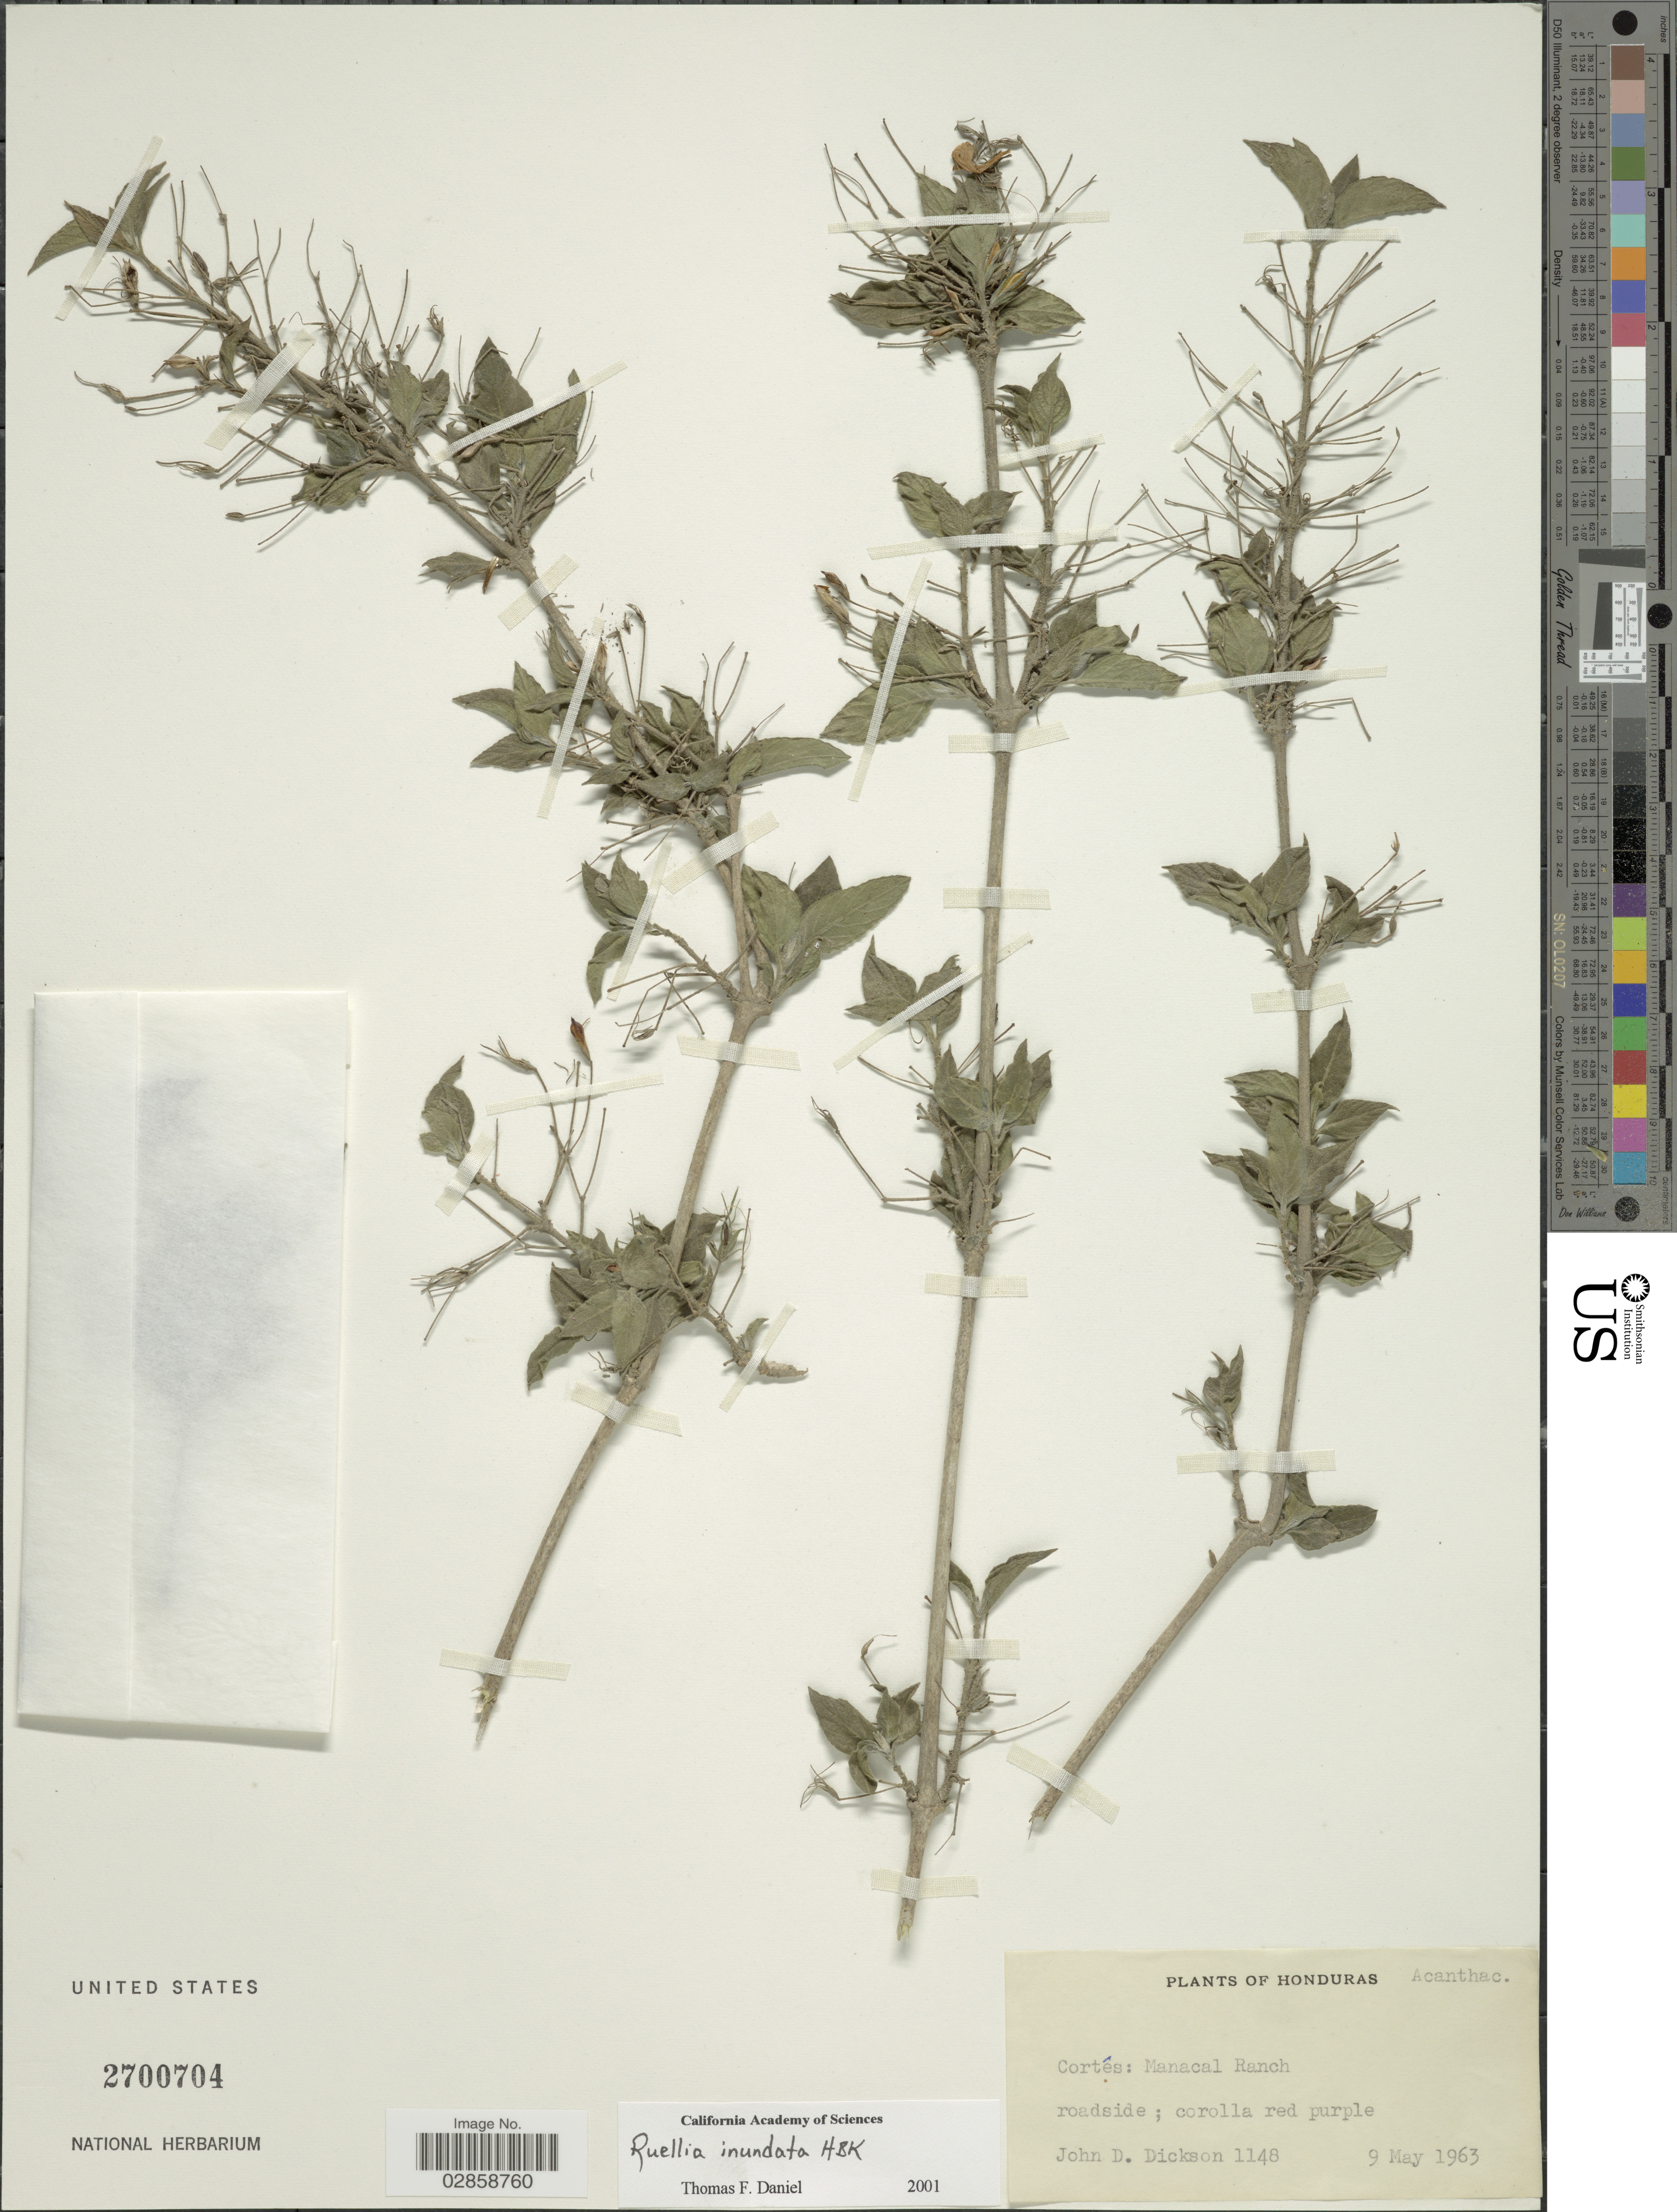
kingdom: Plantae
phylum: Tracheophyta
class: Magnoliopsida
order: Lamiales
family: Acanthaceae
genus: Ruellia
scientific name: Ruellia inundata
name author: Kunth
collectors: J. Dickson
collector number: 1148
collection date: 1963-05-09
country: Honduras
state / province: Cortés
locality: Manacal Ranch.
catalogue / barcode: US 2700704